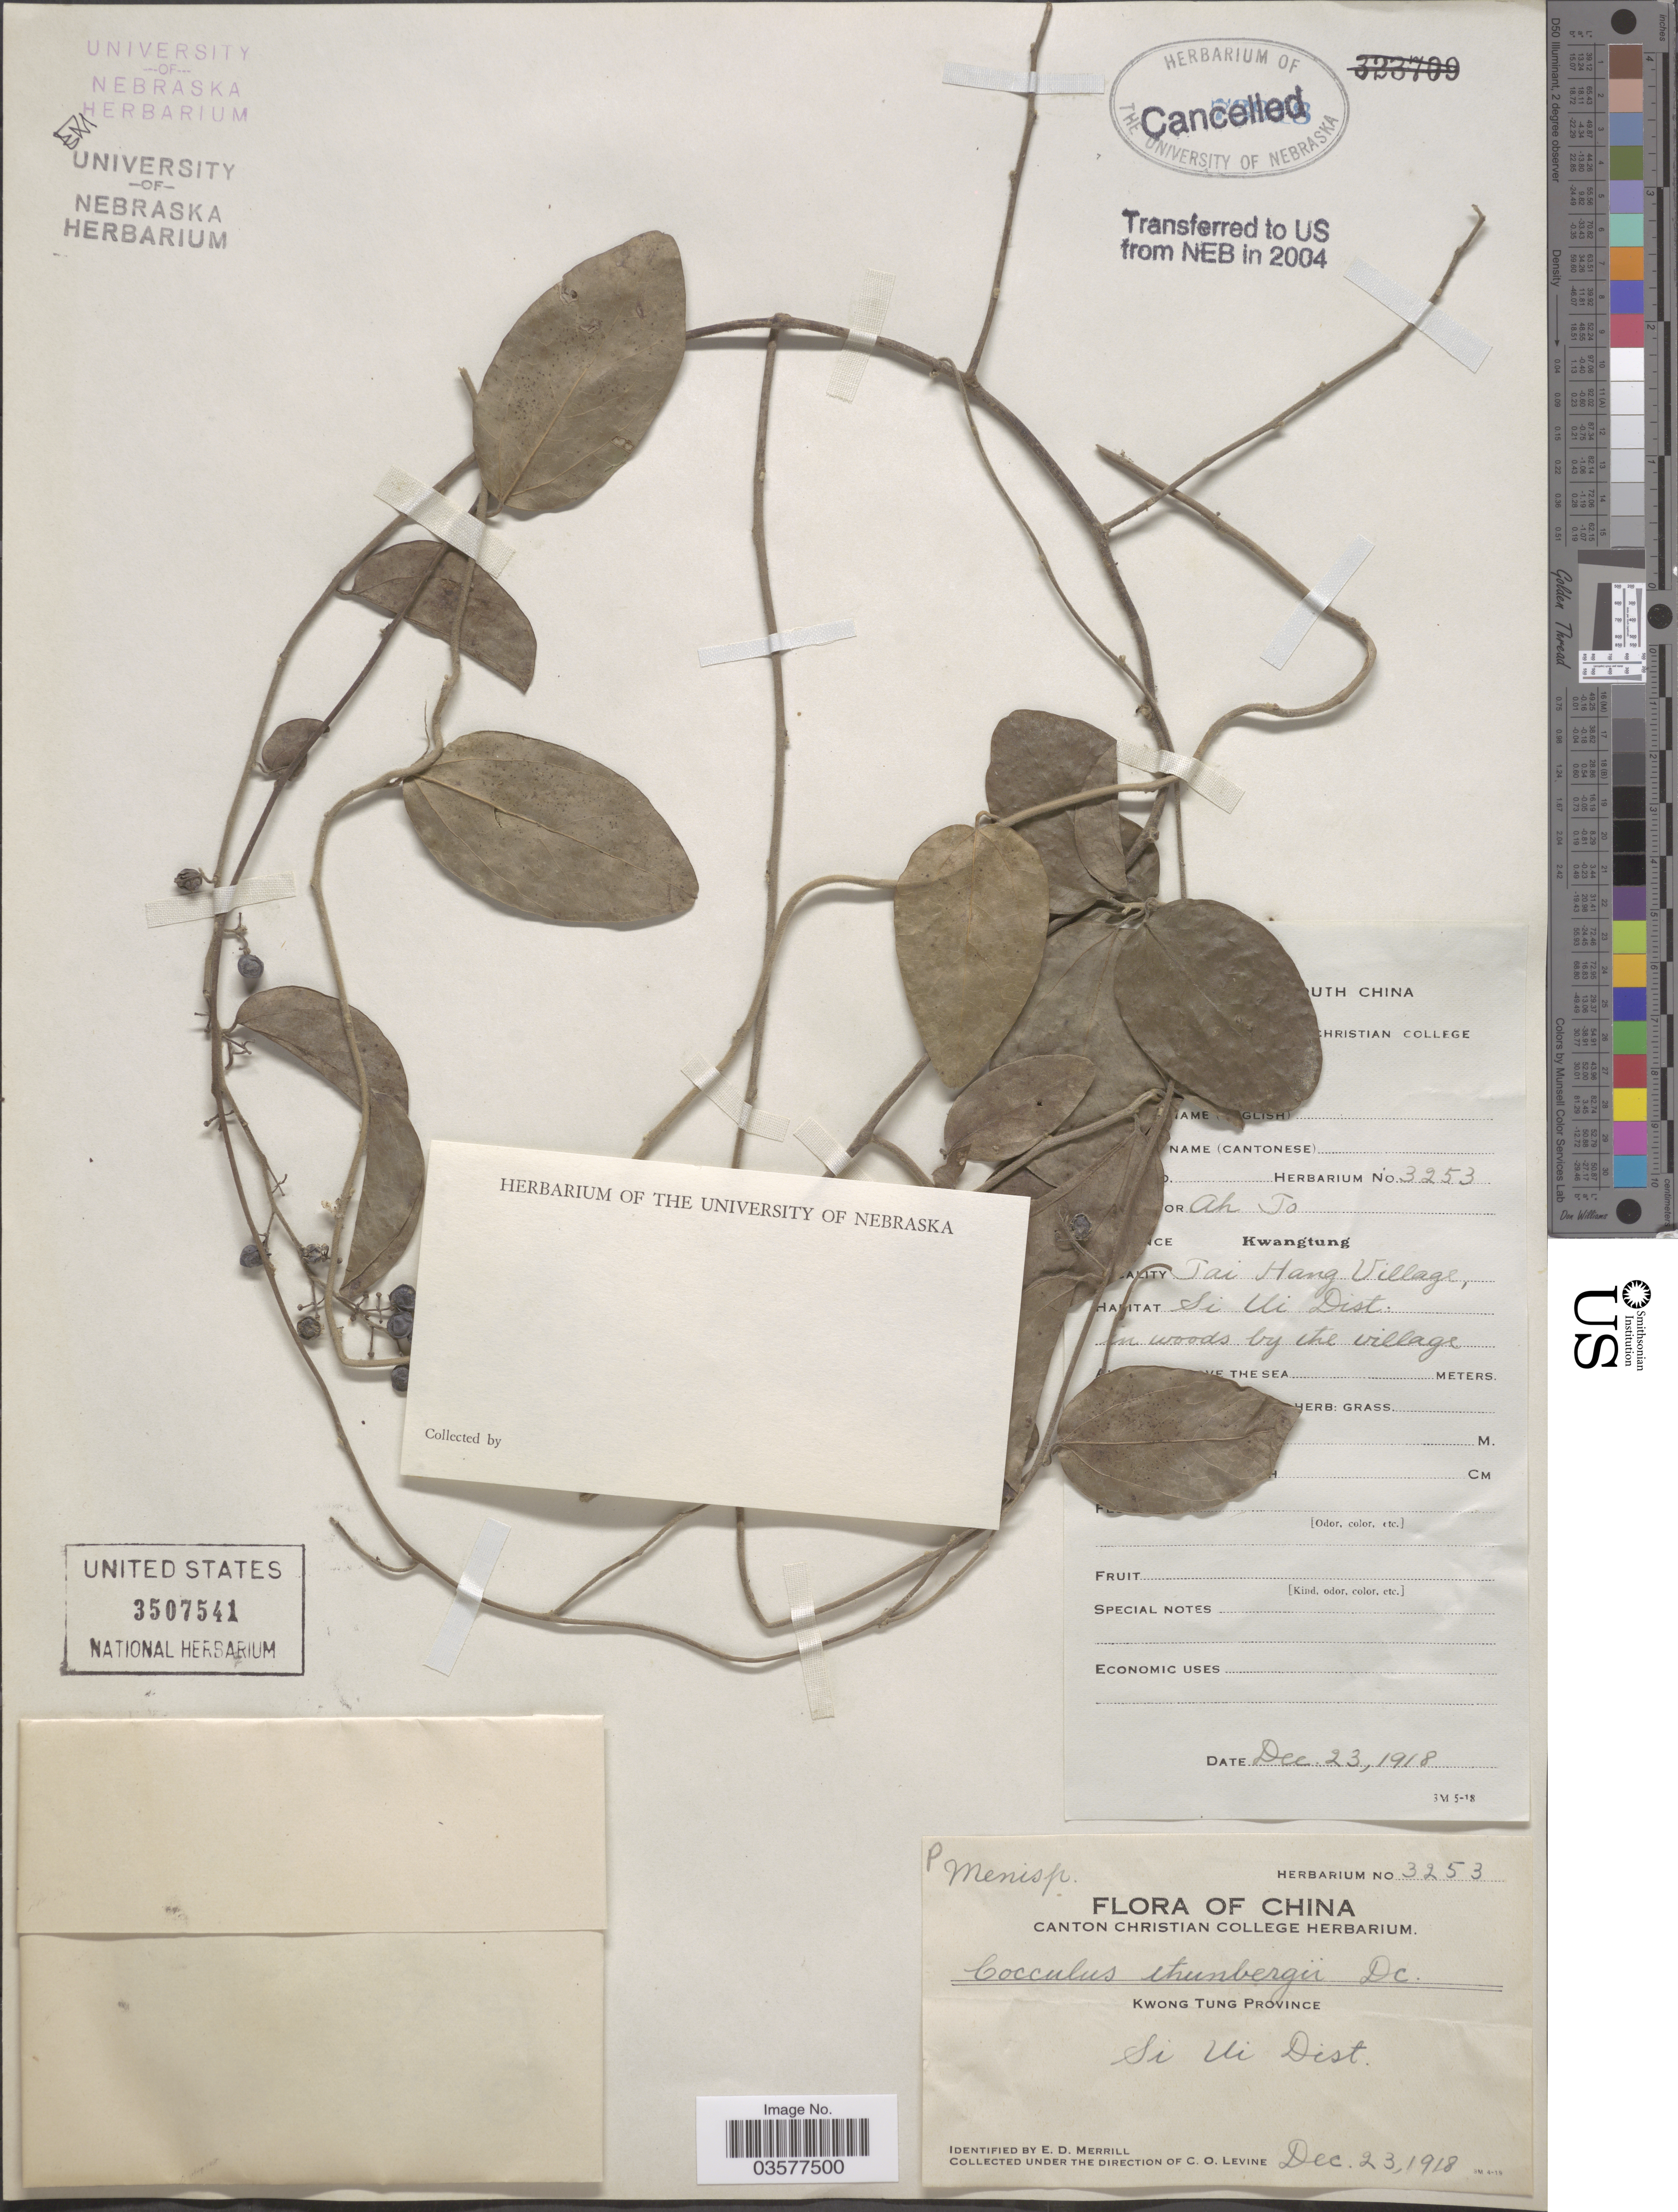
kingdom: Plantae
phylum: Tracheophyta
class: Magnoliopsida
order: Ranunculales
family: Menispermaceae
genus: Cocculus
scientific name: Cocculus orbiculatus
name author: (L.) DC.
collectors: A. To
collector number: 3253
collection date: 1918-12-23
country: China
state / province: Guangdong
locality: Kwong Tung Province. Si Ui Dist. [illegible text]uth China. Tai Hang Village.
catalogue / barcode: US 3507541